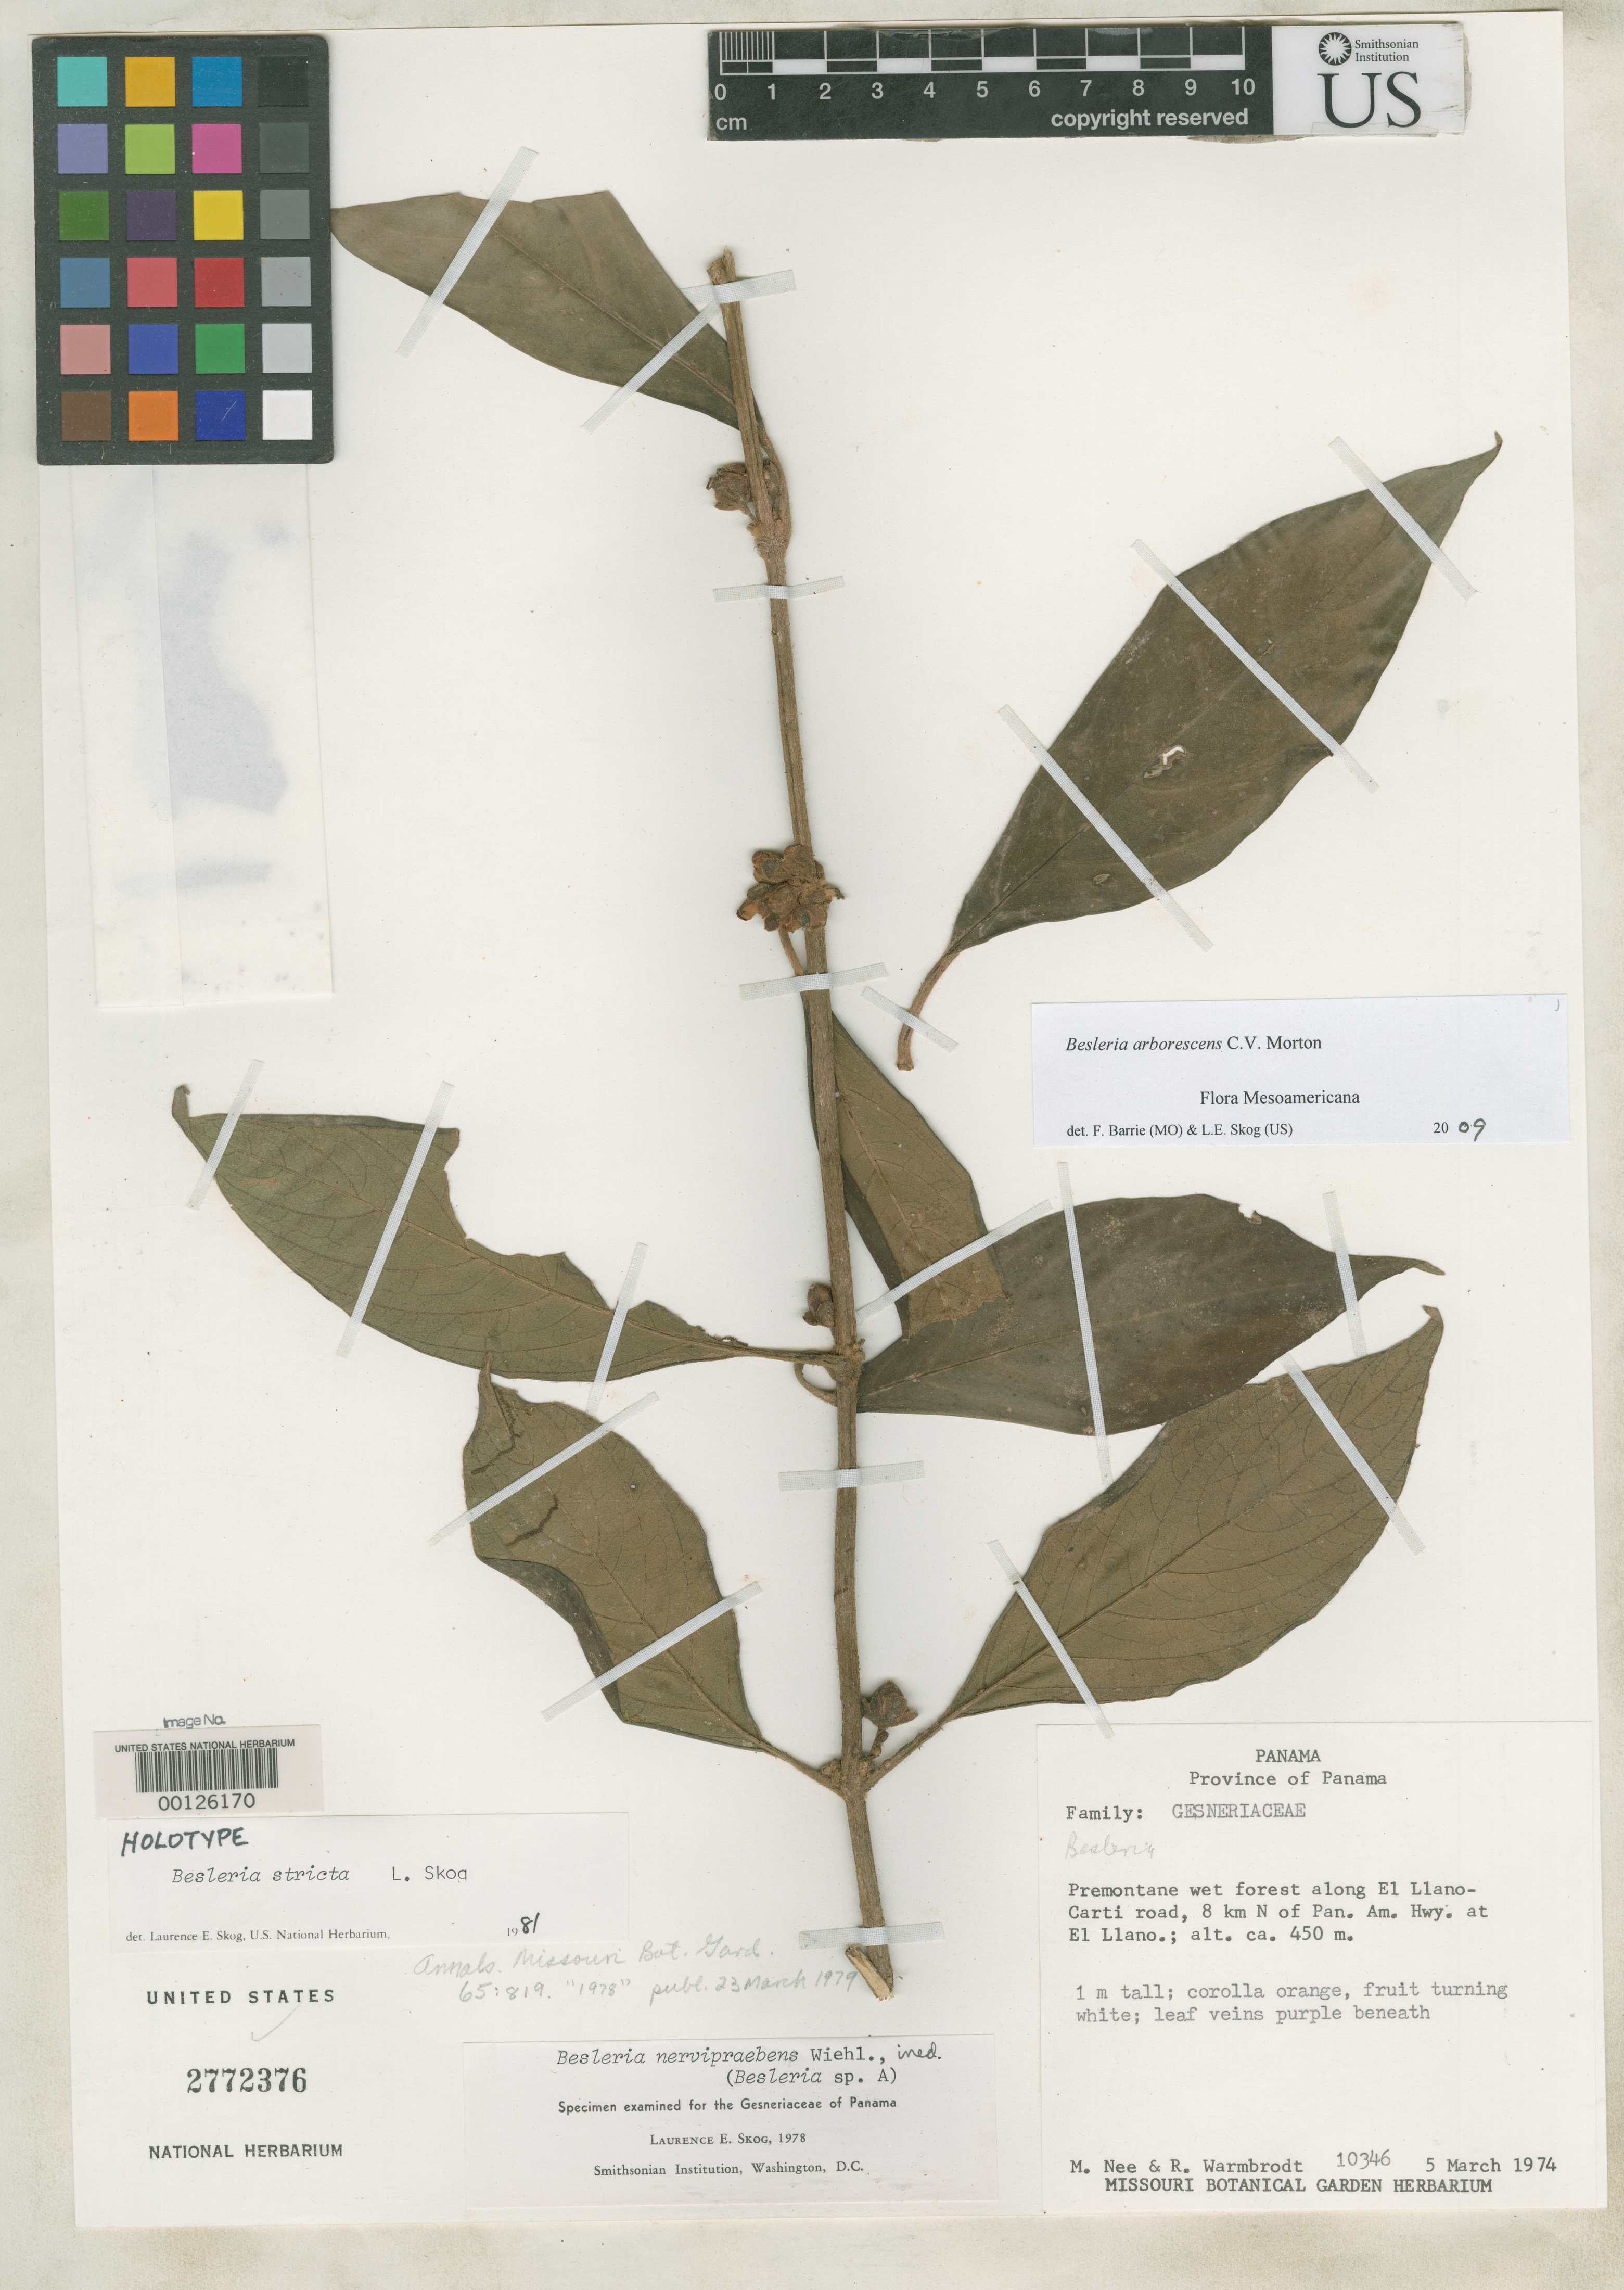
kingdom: Plantae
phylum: Tracheophyta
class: Magnoliopsida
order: Lamiales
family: Gesneriaceae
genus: Besleria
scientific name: Besleria stricta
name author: L.E. Skog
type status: Holotype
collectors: M. Nee & R. Warmbrodt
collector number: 10346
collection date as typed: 05 Mar 1974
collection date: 1974-03-05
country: Panama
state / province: Panamá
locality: El Llano-Carti road, 8 km N of Pan American Highway at El Llano.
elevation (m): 450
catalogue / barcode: US 2772376